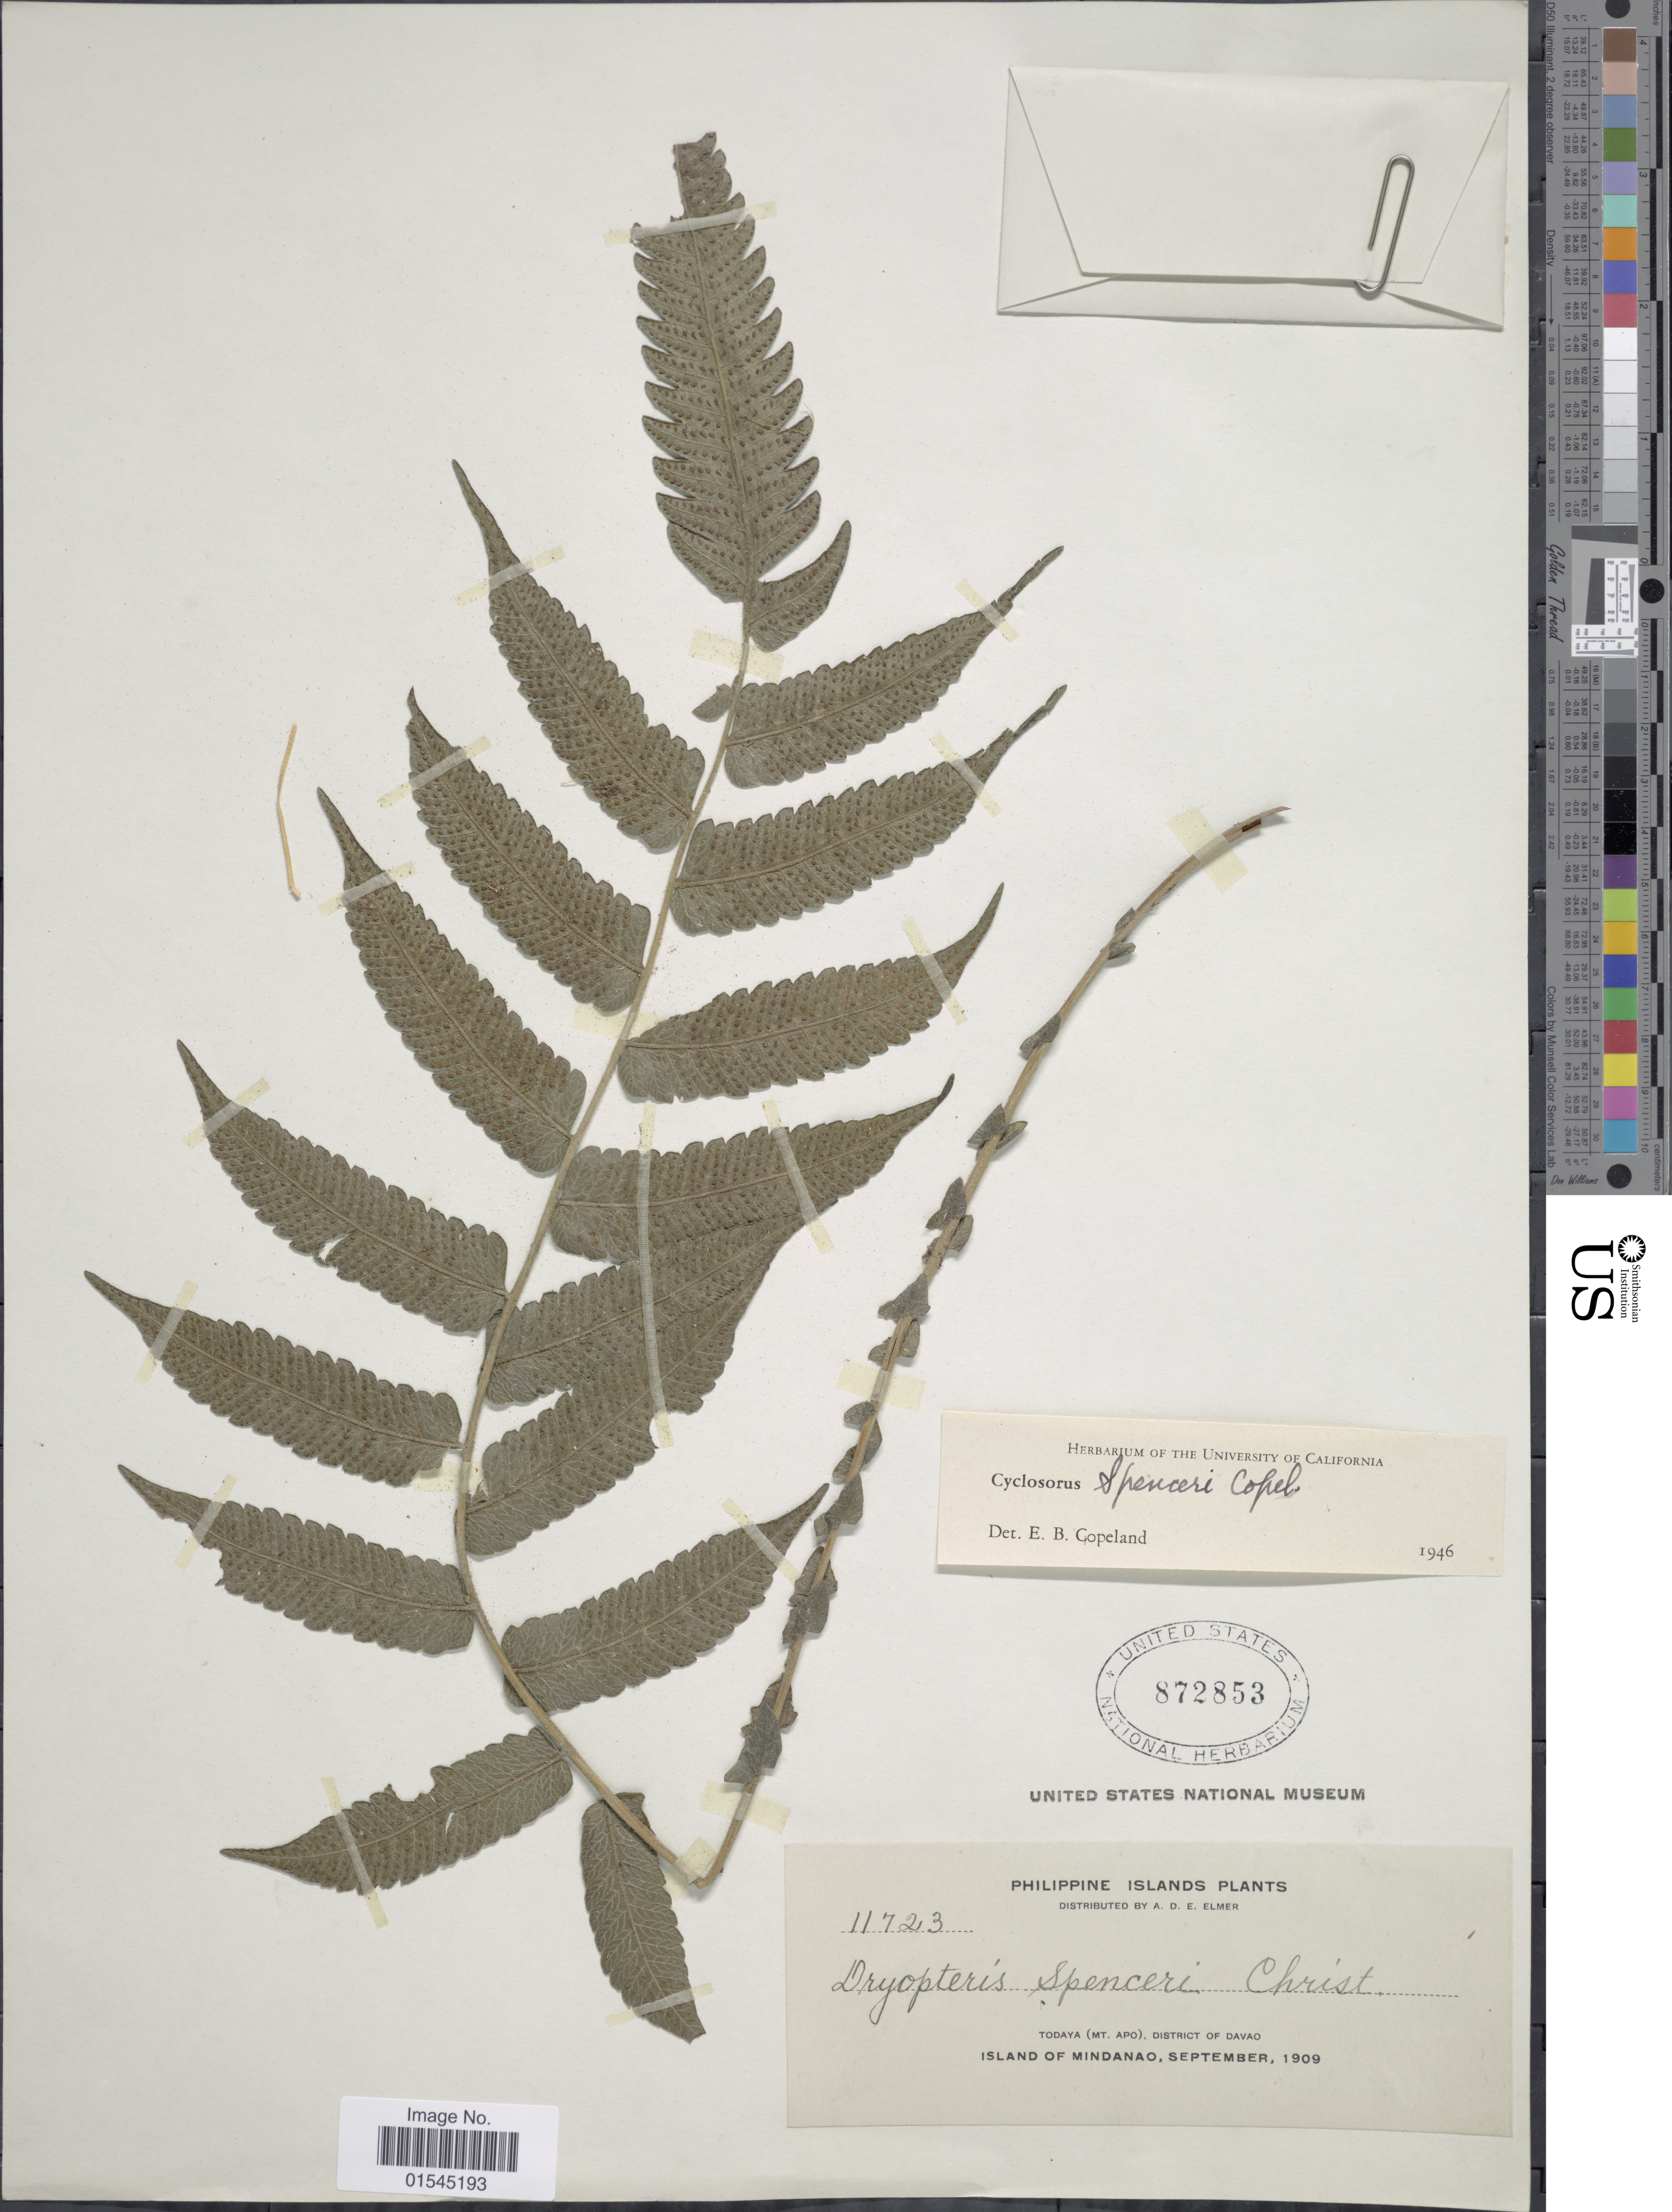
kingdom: Plantae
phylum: Tracheophyta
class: Polypodiopsida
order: Polypodiales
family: Thelypteridaceae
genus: Sphaerostephanos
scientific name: Sphaerostephanos spenceri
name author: (Copel. ex Christ) Holttum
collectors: A. D. E. Elmer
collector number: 11723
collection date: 1909-09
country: Philippines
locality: Todaya (Mt. Apo) District of Davao. Island of Mindanao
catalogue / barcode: US 872853